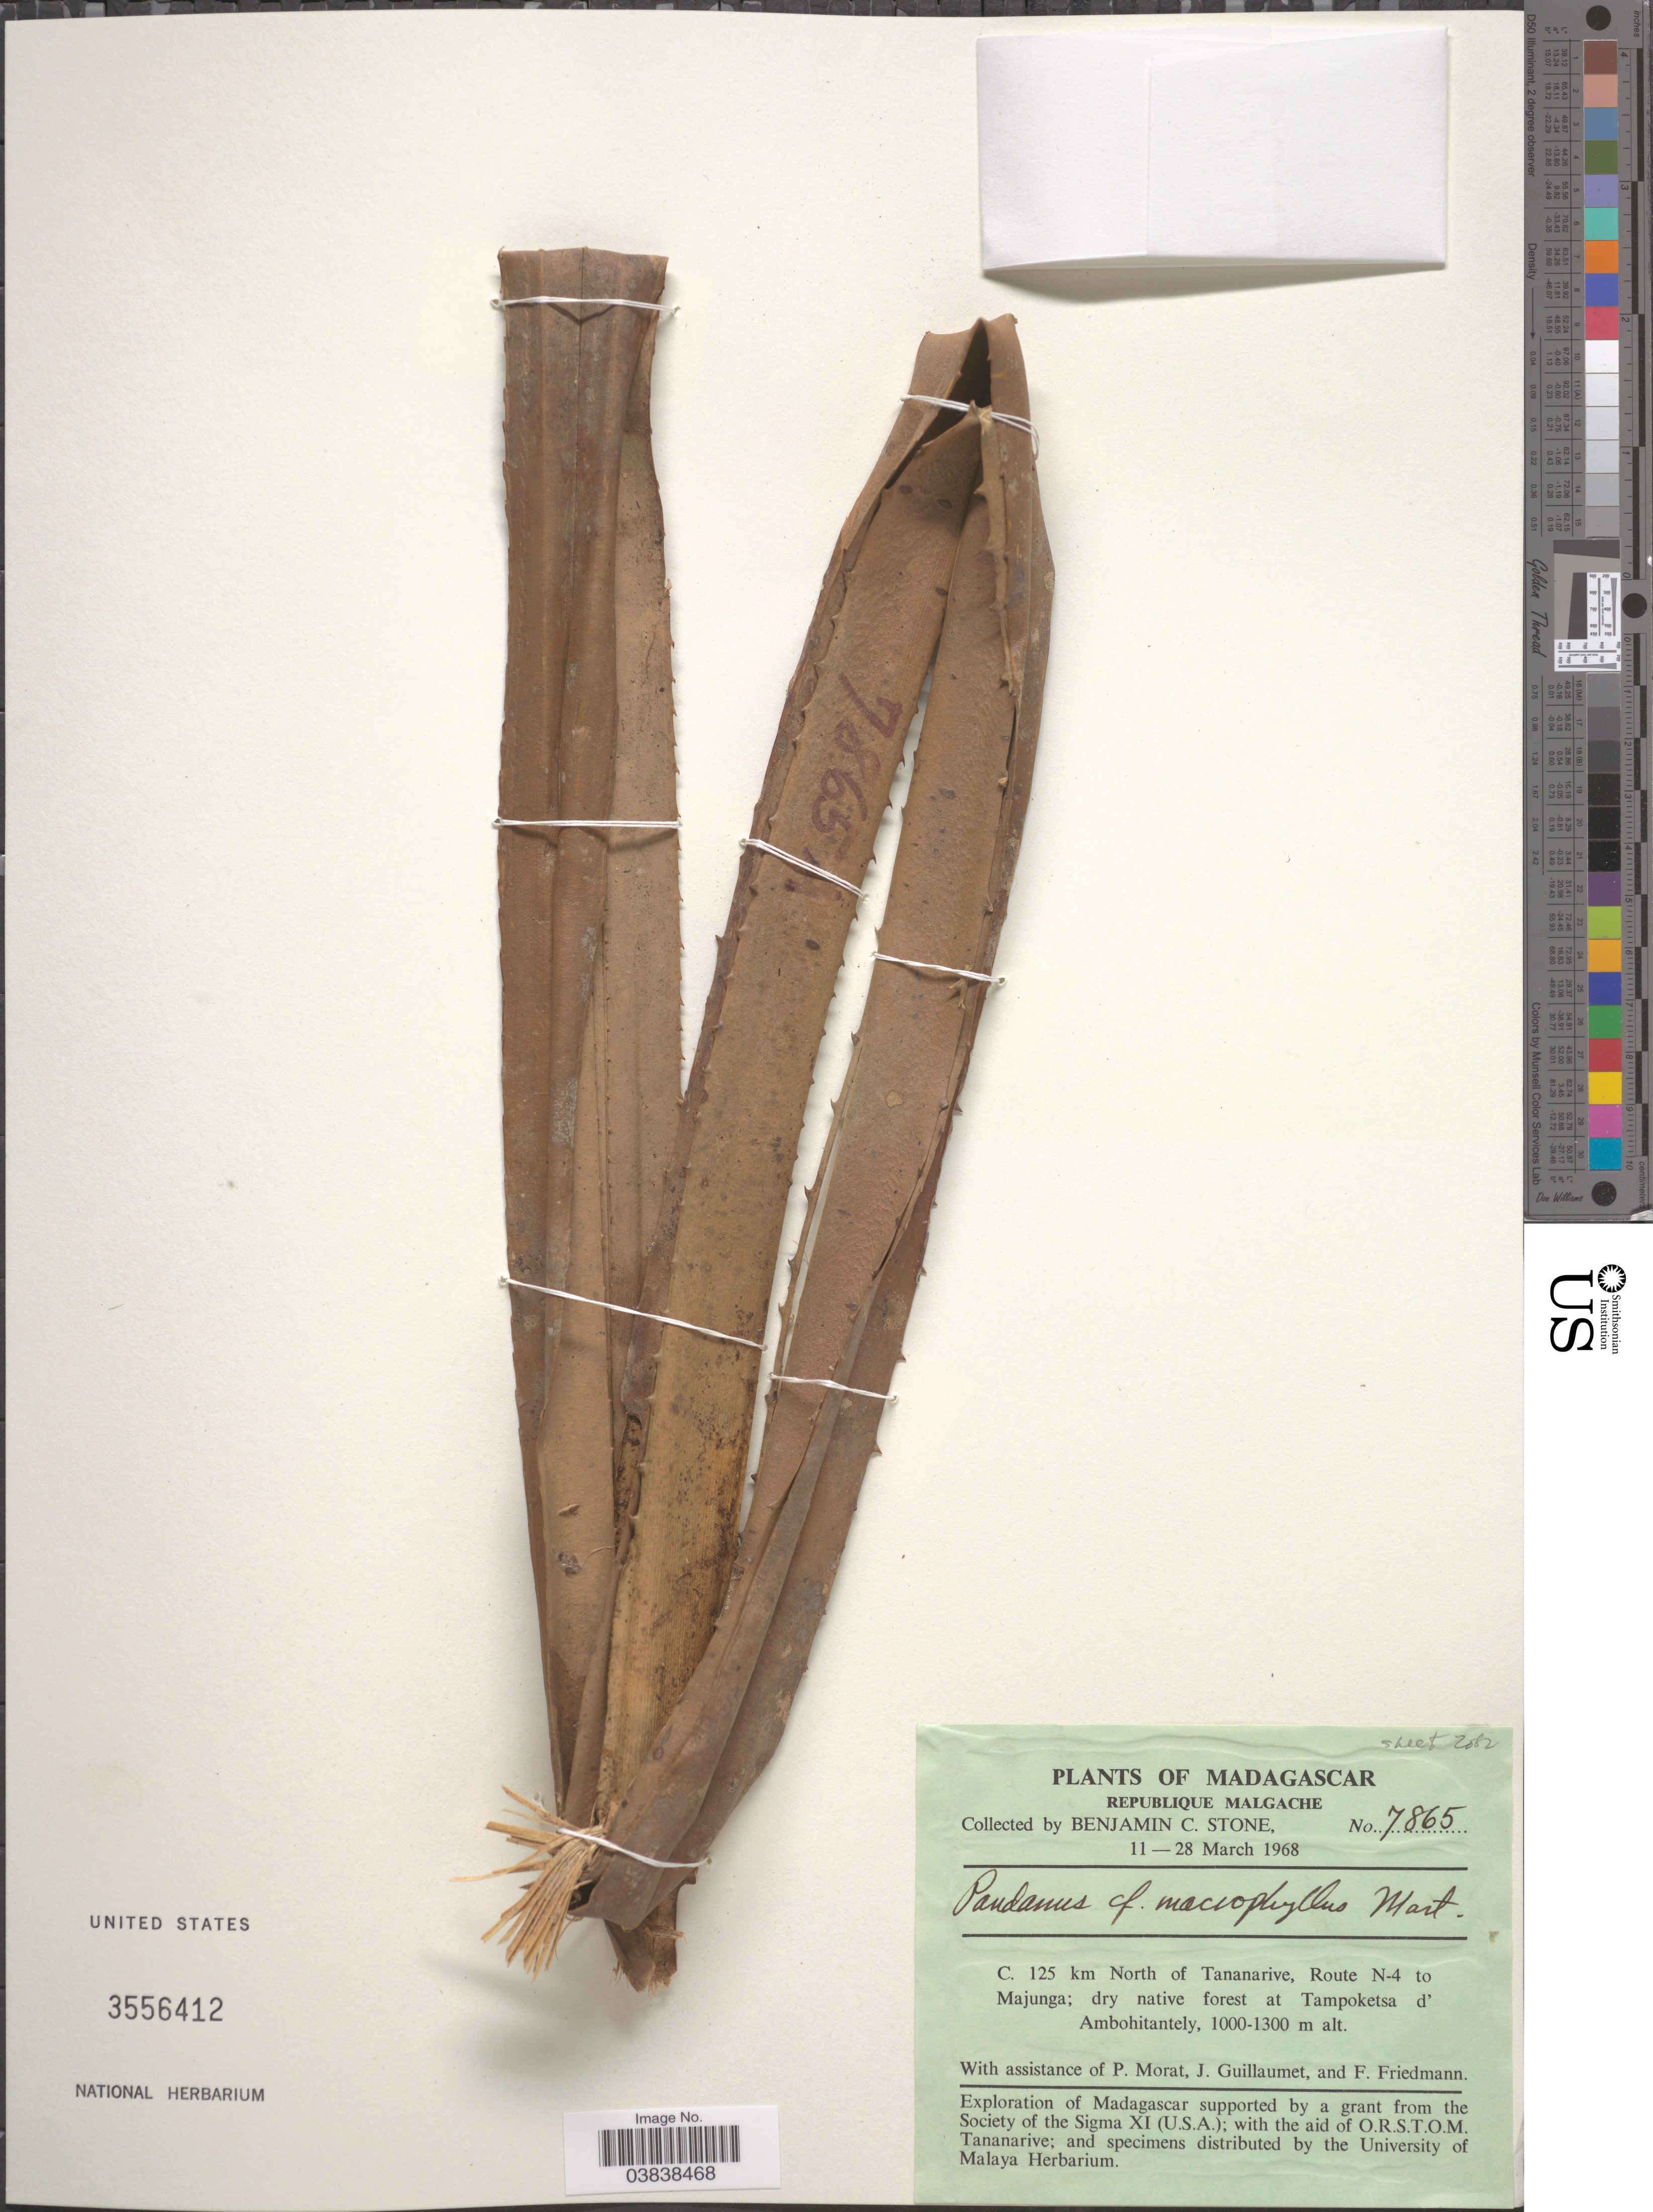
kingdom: Plantae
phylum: Tracheophyta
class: Liliopsida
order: Pandanales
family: Pandanaceae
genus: Pandanus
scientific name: Pandanus macrophyllus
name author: Martelli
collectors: B. C. Stone, P. Morat, J. Guillaumet & F. Friedmann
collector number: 7865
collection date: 1968-03-11/1968-03-28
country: Madagascar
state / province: Analamanga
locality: Republique Malgache. C. 125 km North of Tananarive, Route N-4 to Majunga; Tampoketsa d' Ambohitantely.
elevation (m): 1000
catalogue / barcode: US 3556412